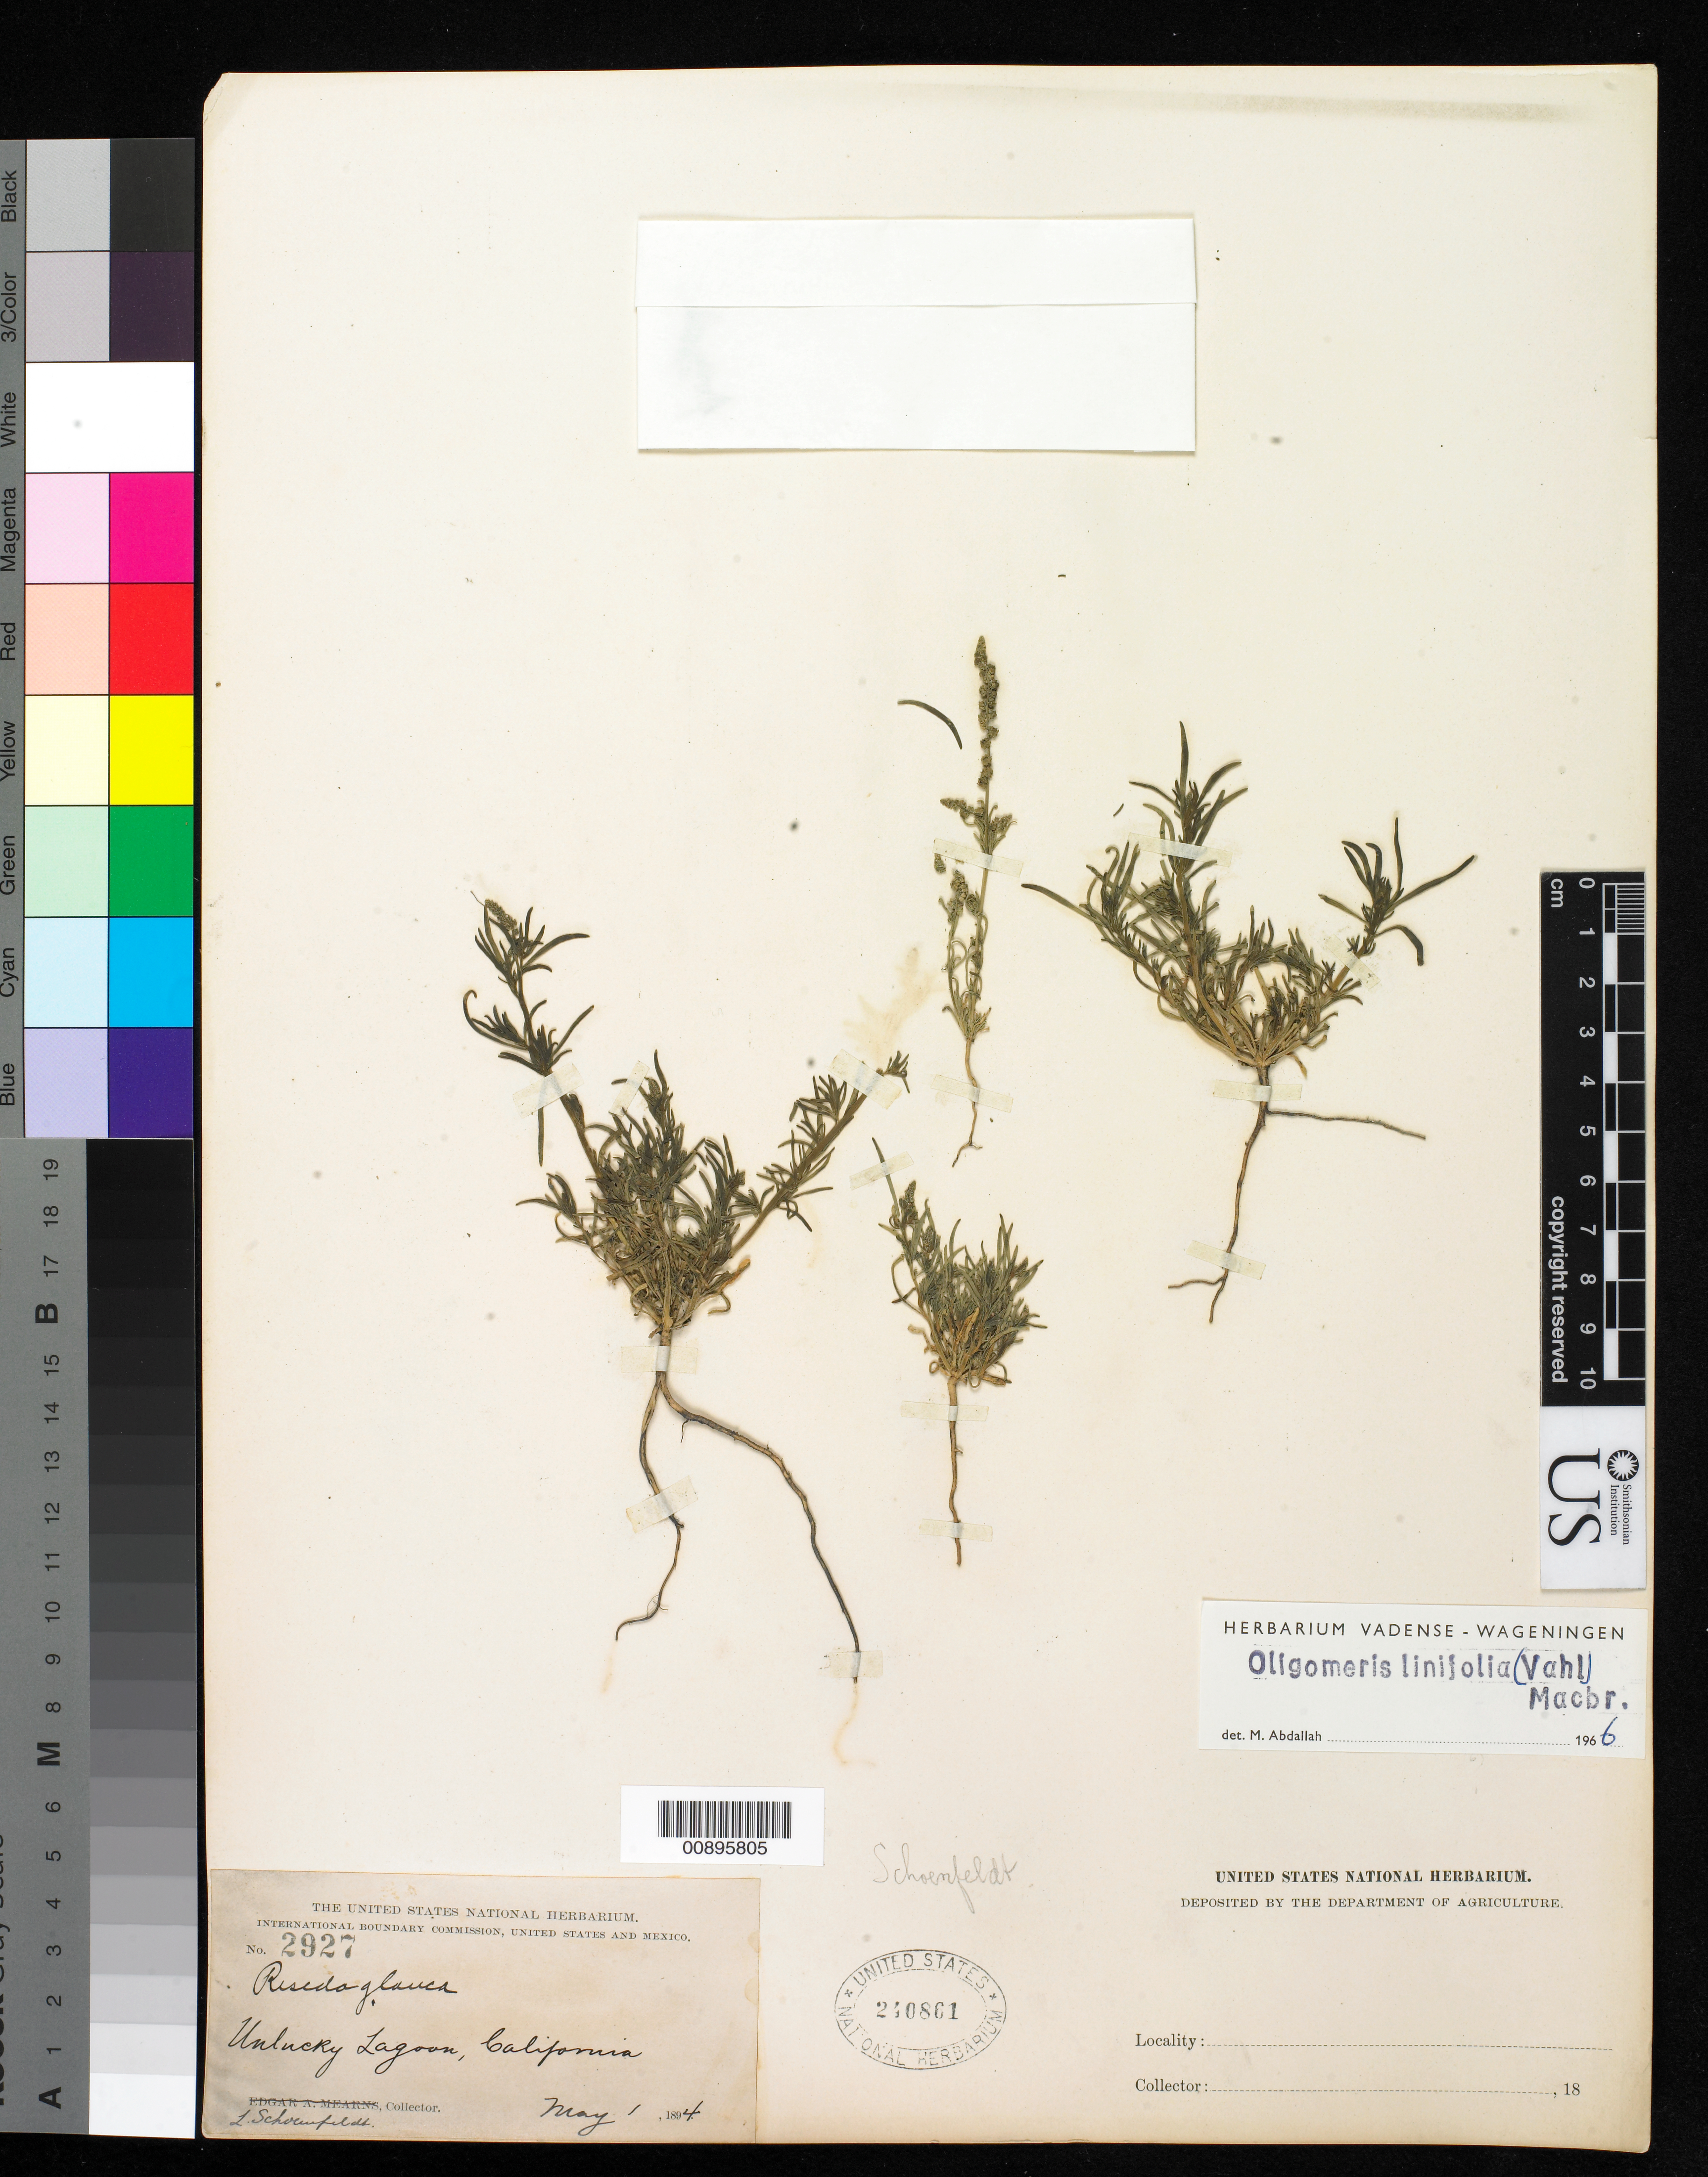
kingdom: Plantae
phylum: Tracheophyta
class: Magnoliopsida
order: Brassicales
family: Resedaceae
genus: Oligomeris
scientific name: Oligomeris linifolia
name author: (Vahl) J.F. Macbr.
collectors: L. Schoenfeldt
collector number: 2927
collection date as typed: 01 May 1894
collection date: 1894-05-01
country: United States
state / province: California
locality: Unlucky Lagoon, California.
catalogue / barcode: US 240861